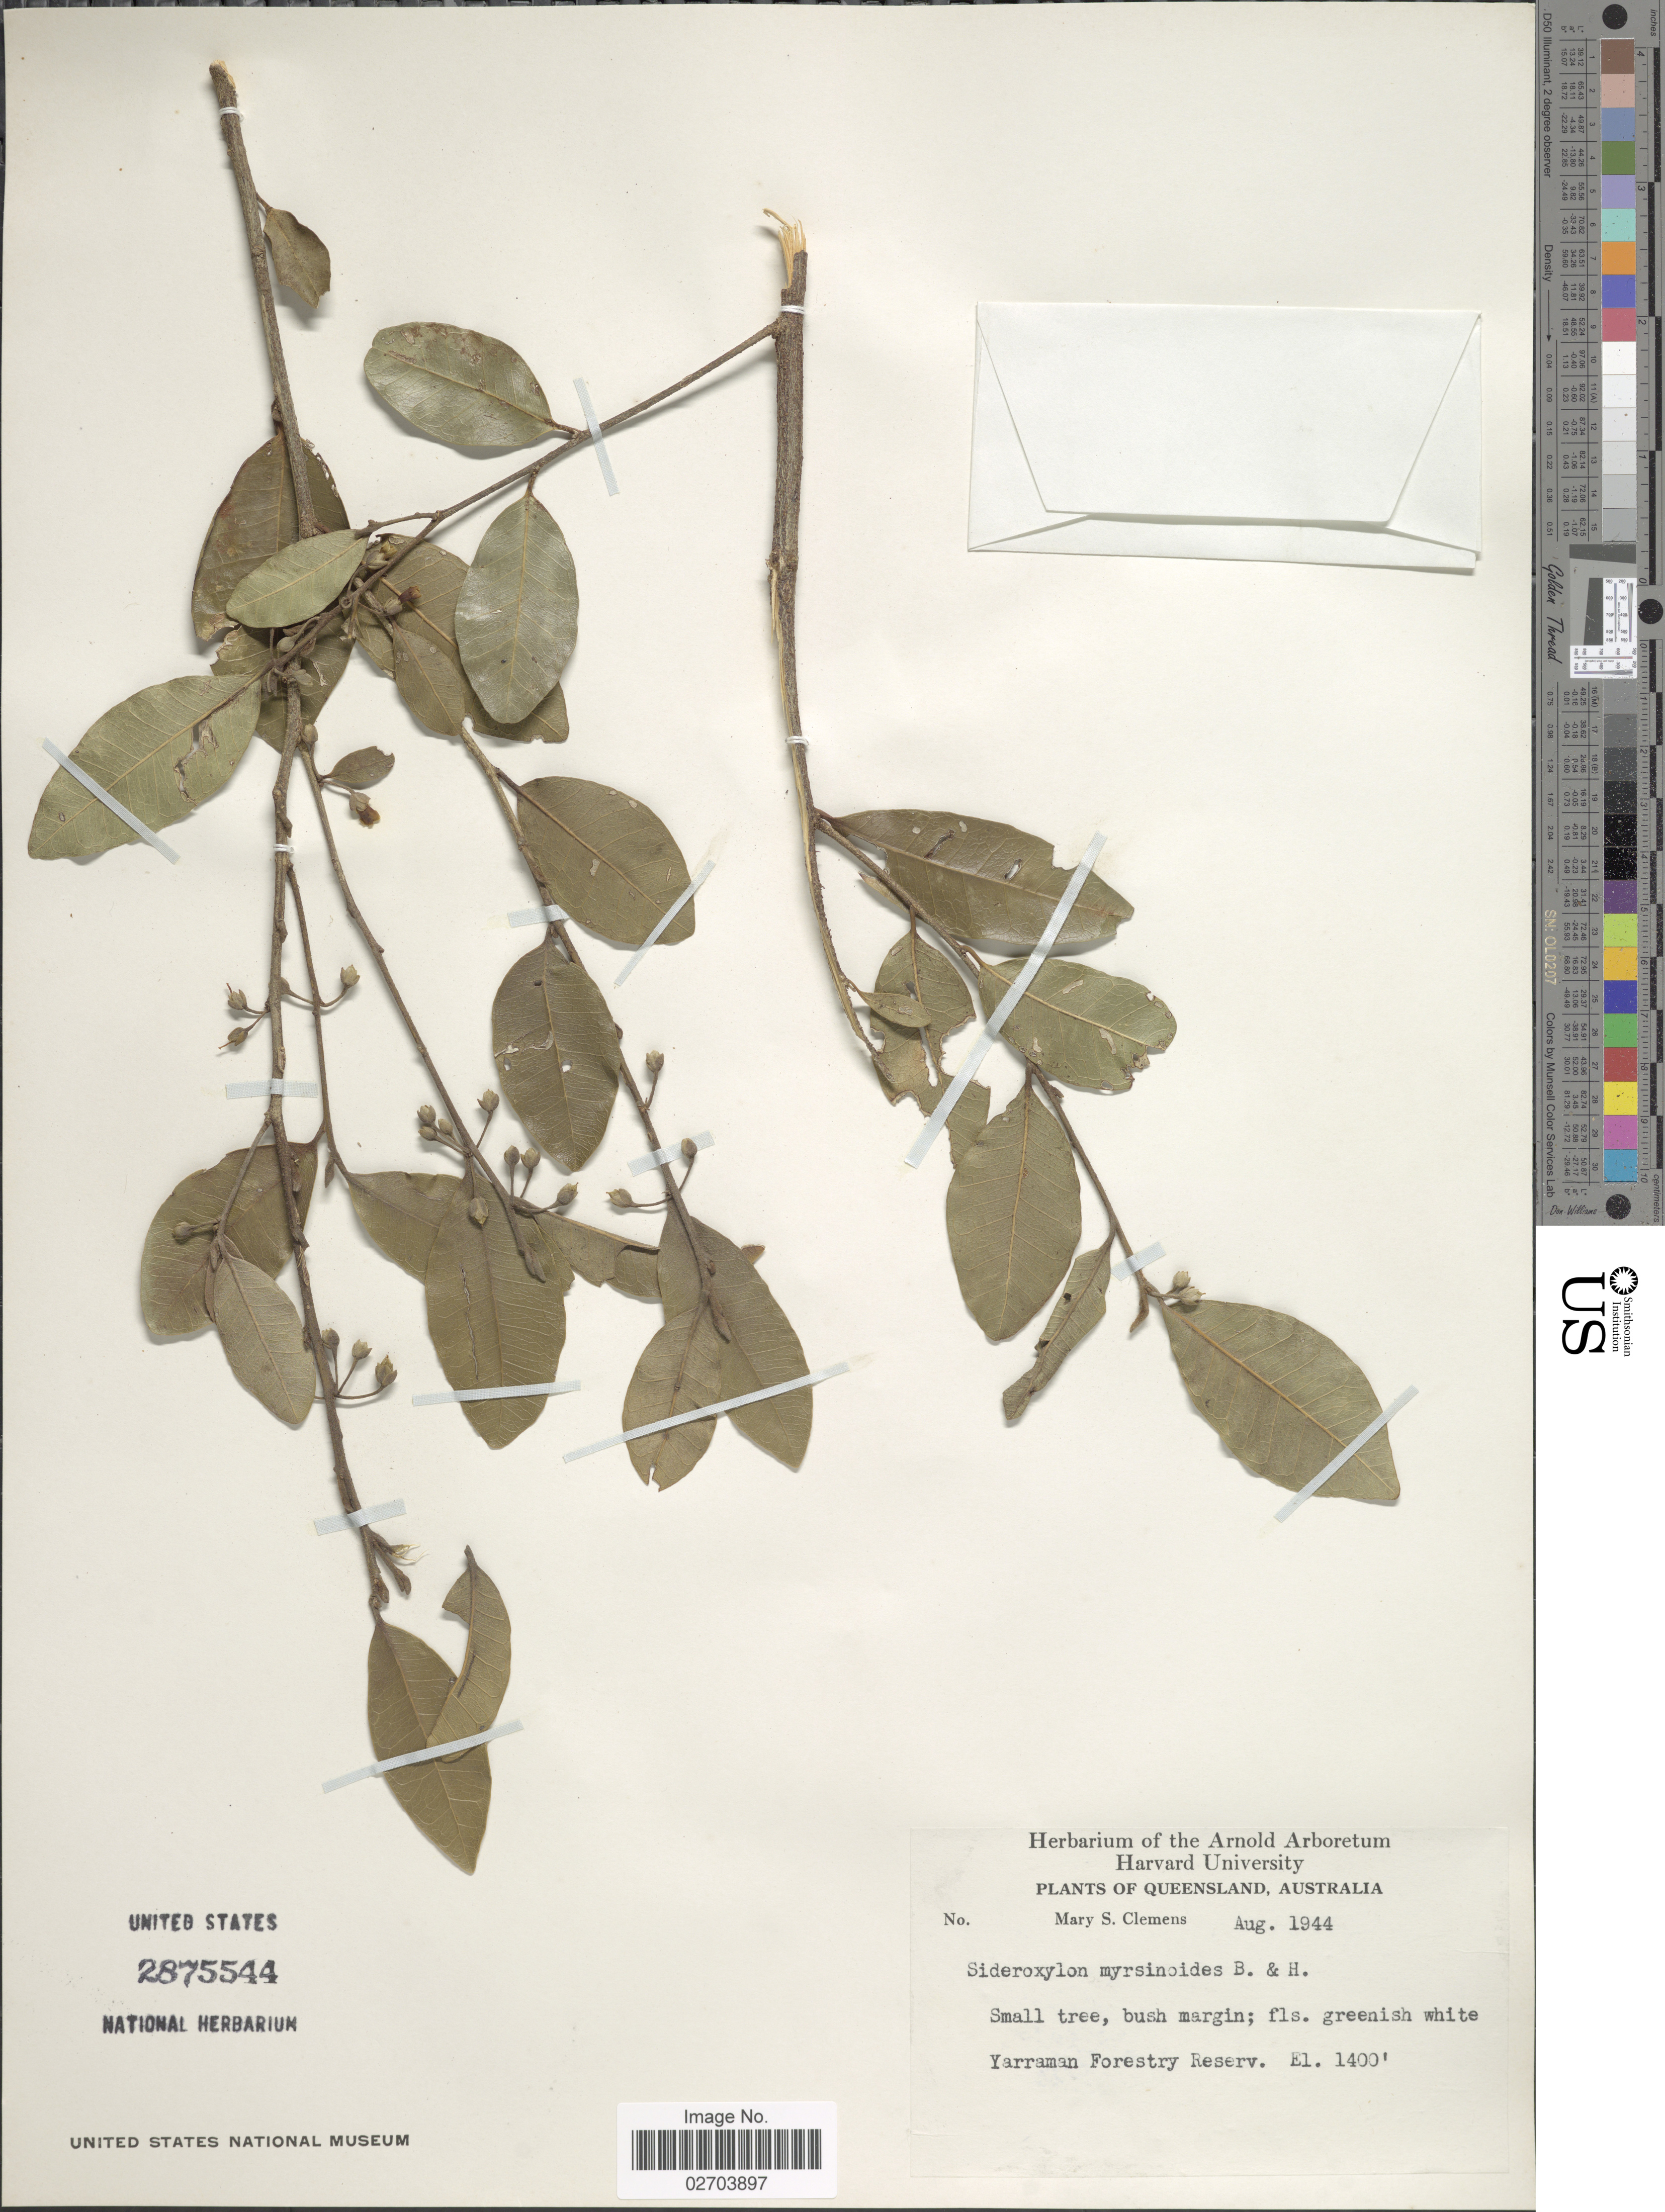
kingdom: Plantae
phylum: Tracheophyta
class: Magnoliopsida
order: Ericales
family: Sapotaceae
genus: Sideroxylon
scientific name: Sideroxylon myrsinoides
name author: (A. Cunn. ex Benth.) Benth. & Hook. f. ex F. Muell.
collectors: M. S. Clemens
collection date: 1944-08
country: Australia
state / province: Queensland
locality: Yarraman Forestry Reserv.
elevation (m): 427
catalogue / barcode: US 2875544